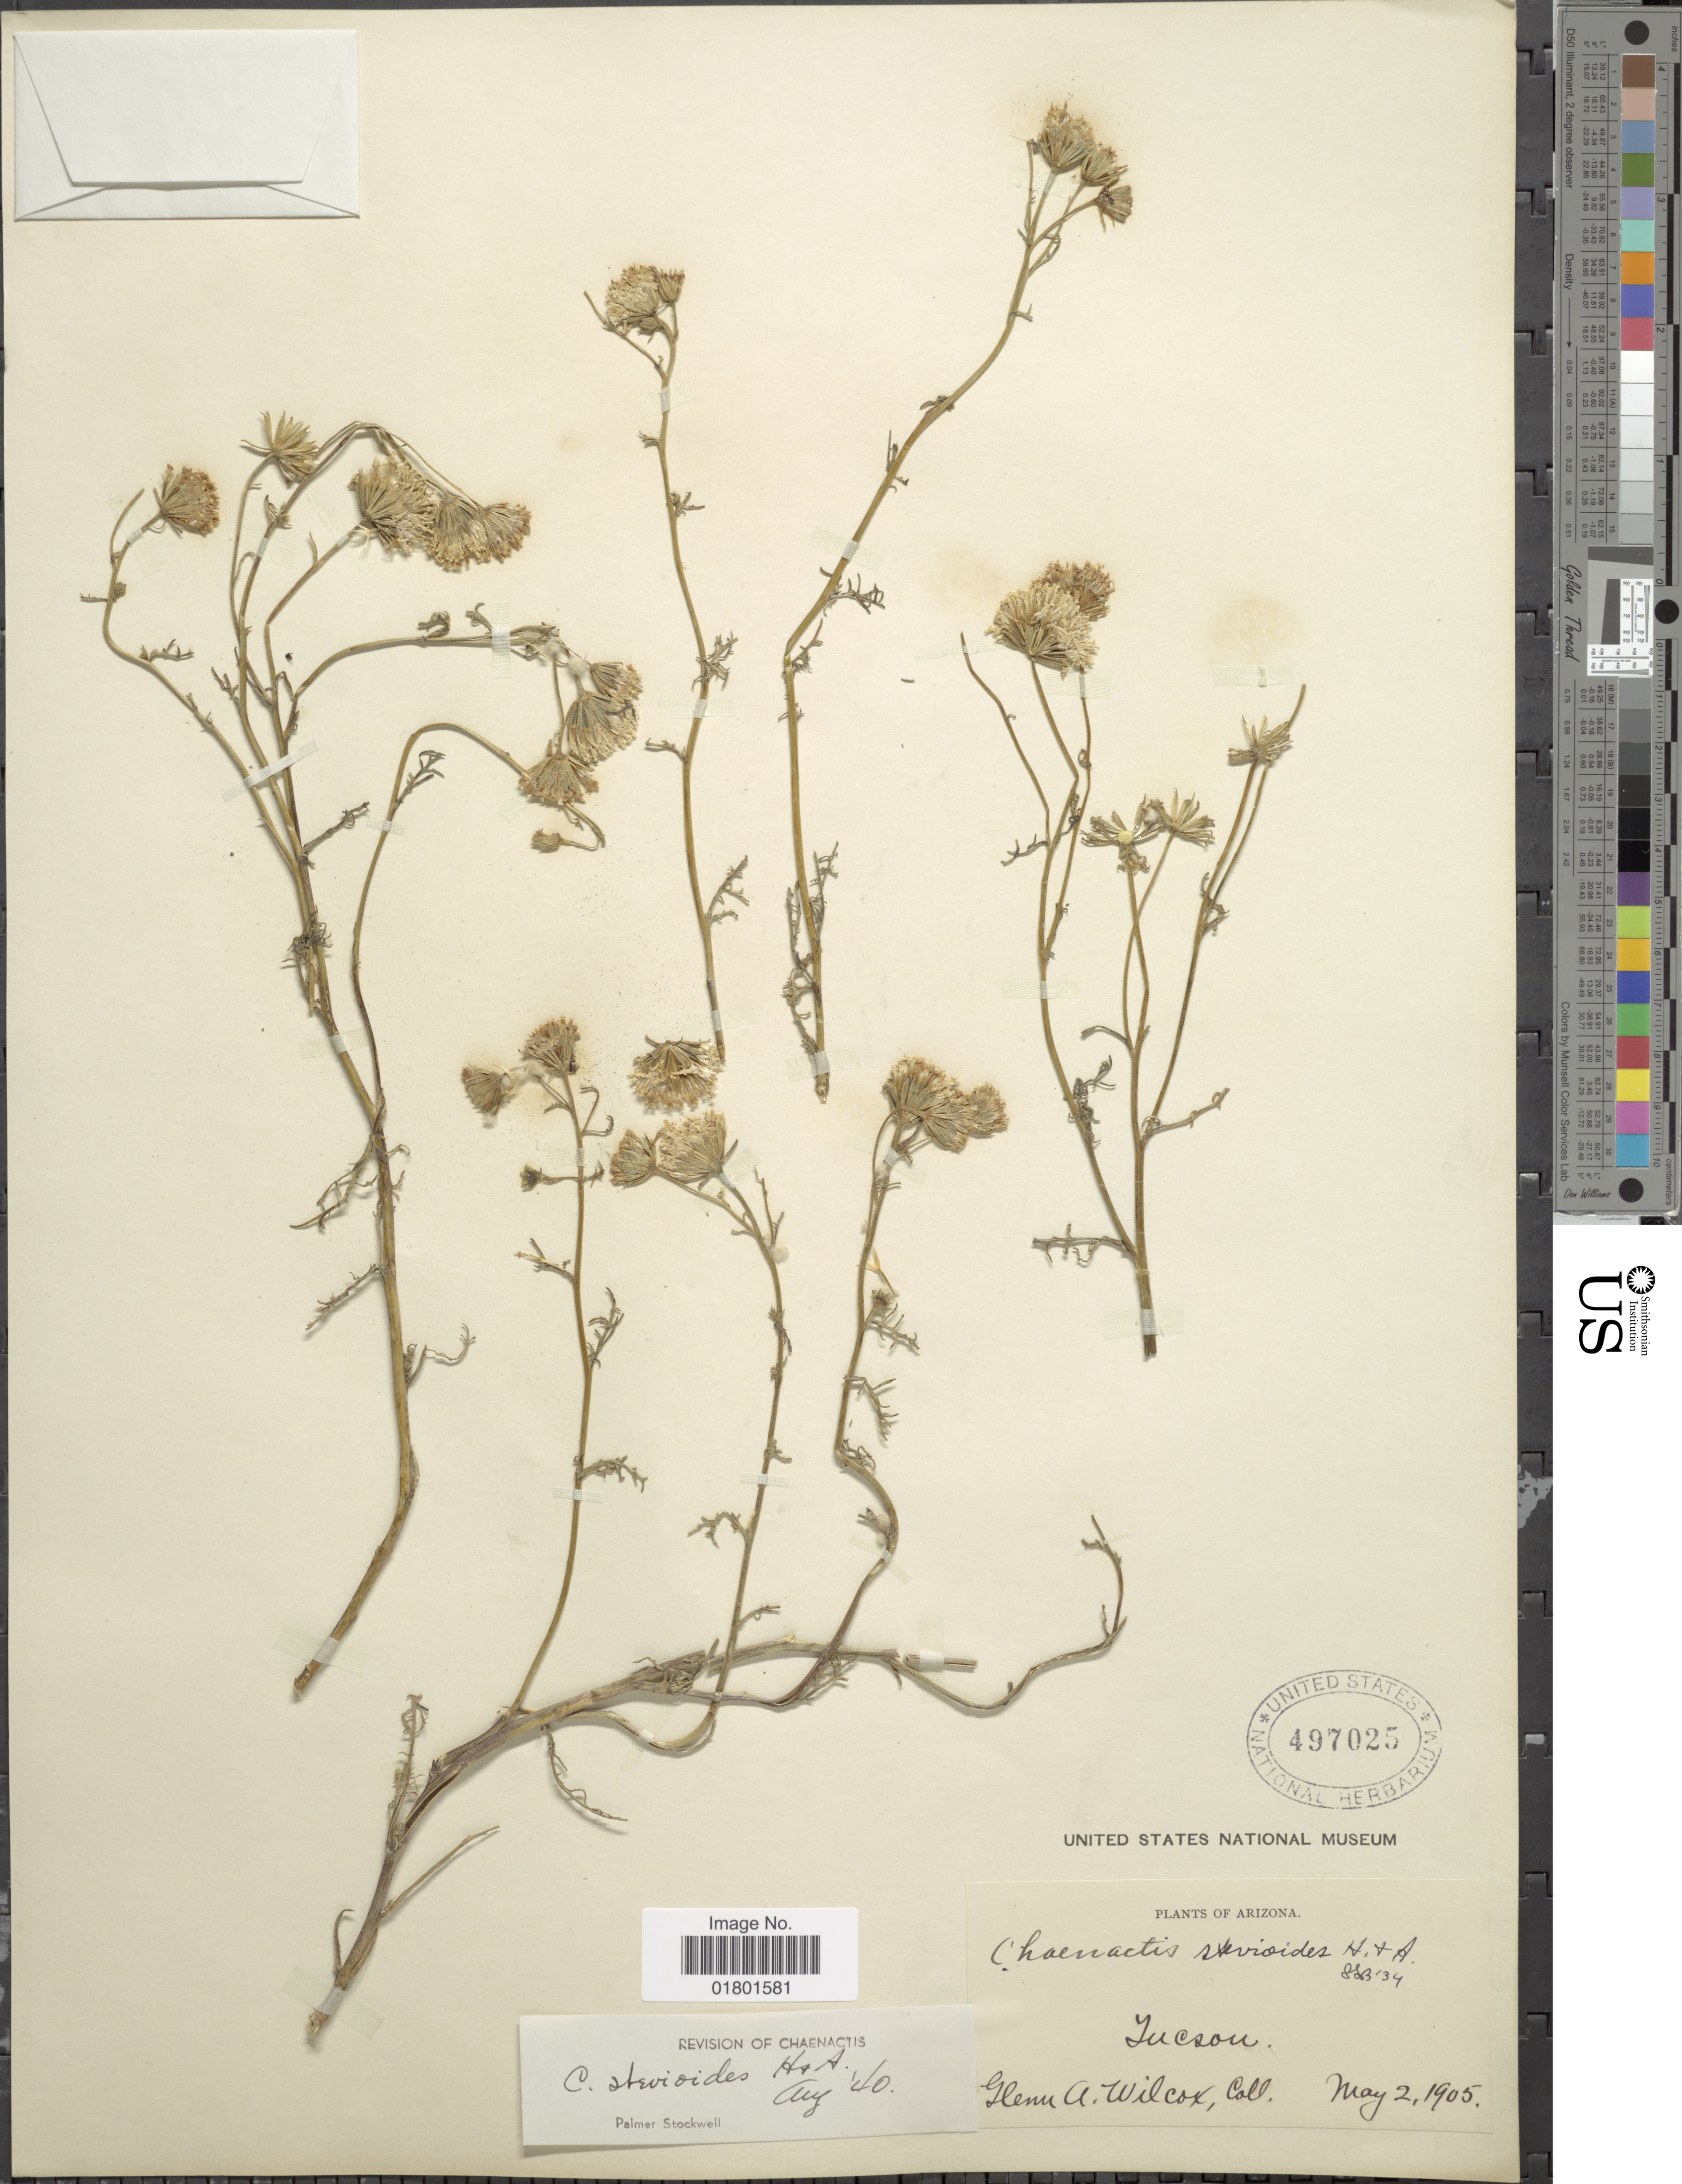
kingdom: Plantae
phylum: Tracheophyta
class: Magnoliopsida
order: Asterales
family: Asteraceae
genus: Chaenactis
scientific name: Chaenactis stevioides var. thornberi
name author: Stockw.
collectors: Mrs. G. Wilcox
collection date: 1905-05-02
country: United States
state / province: Arizona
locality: Tucson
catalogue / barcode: US 497025